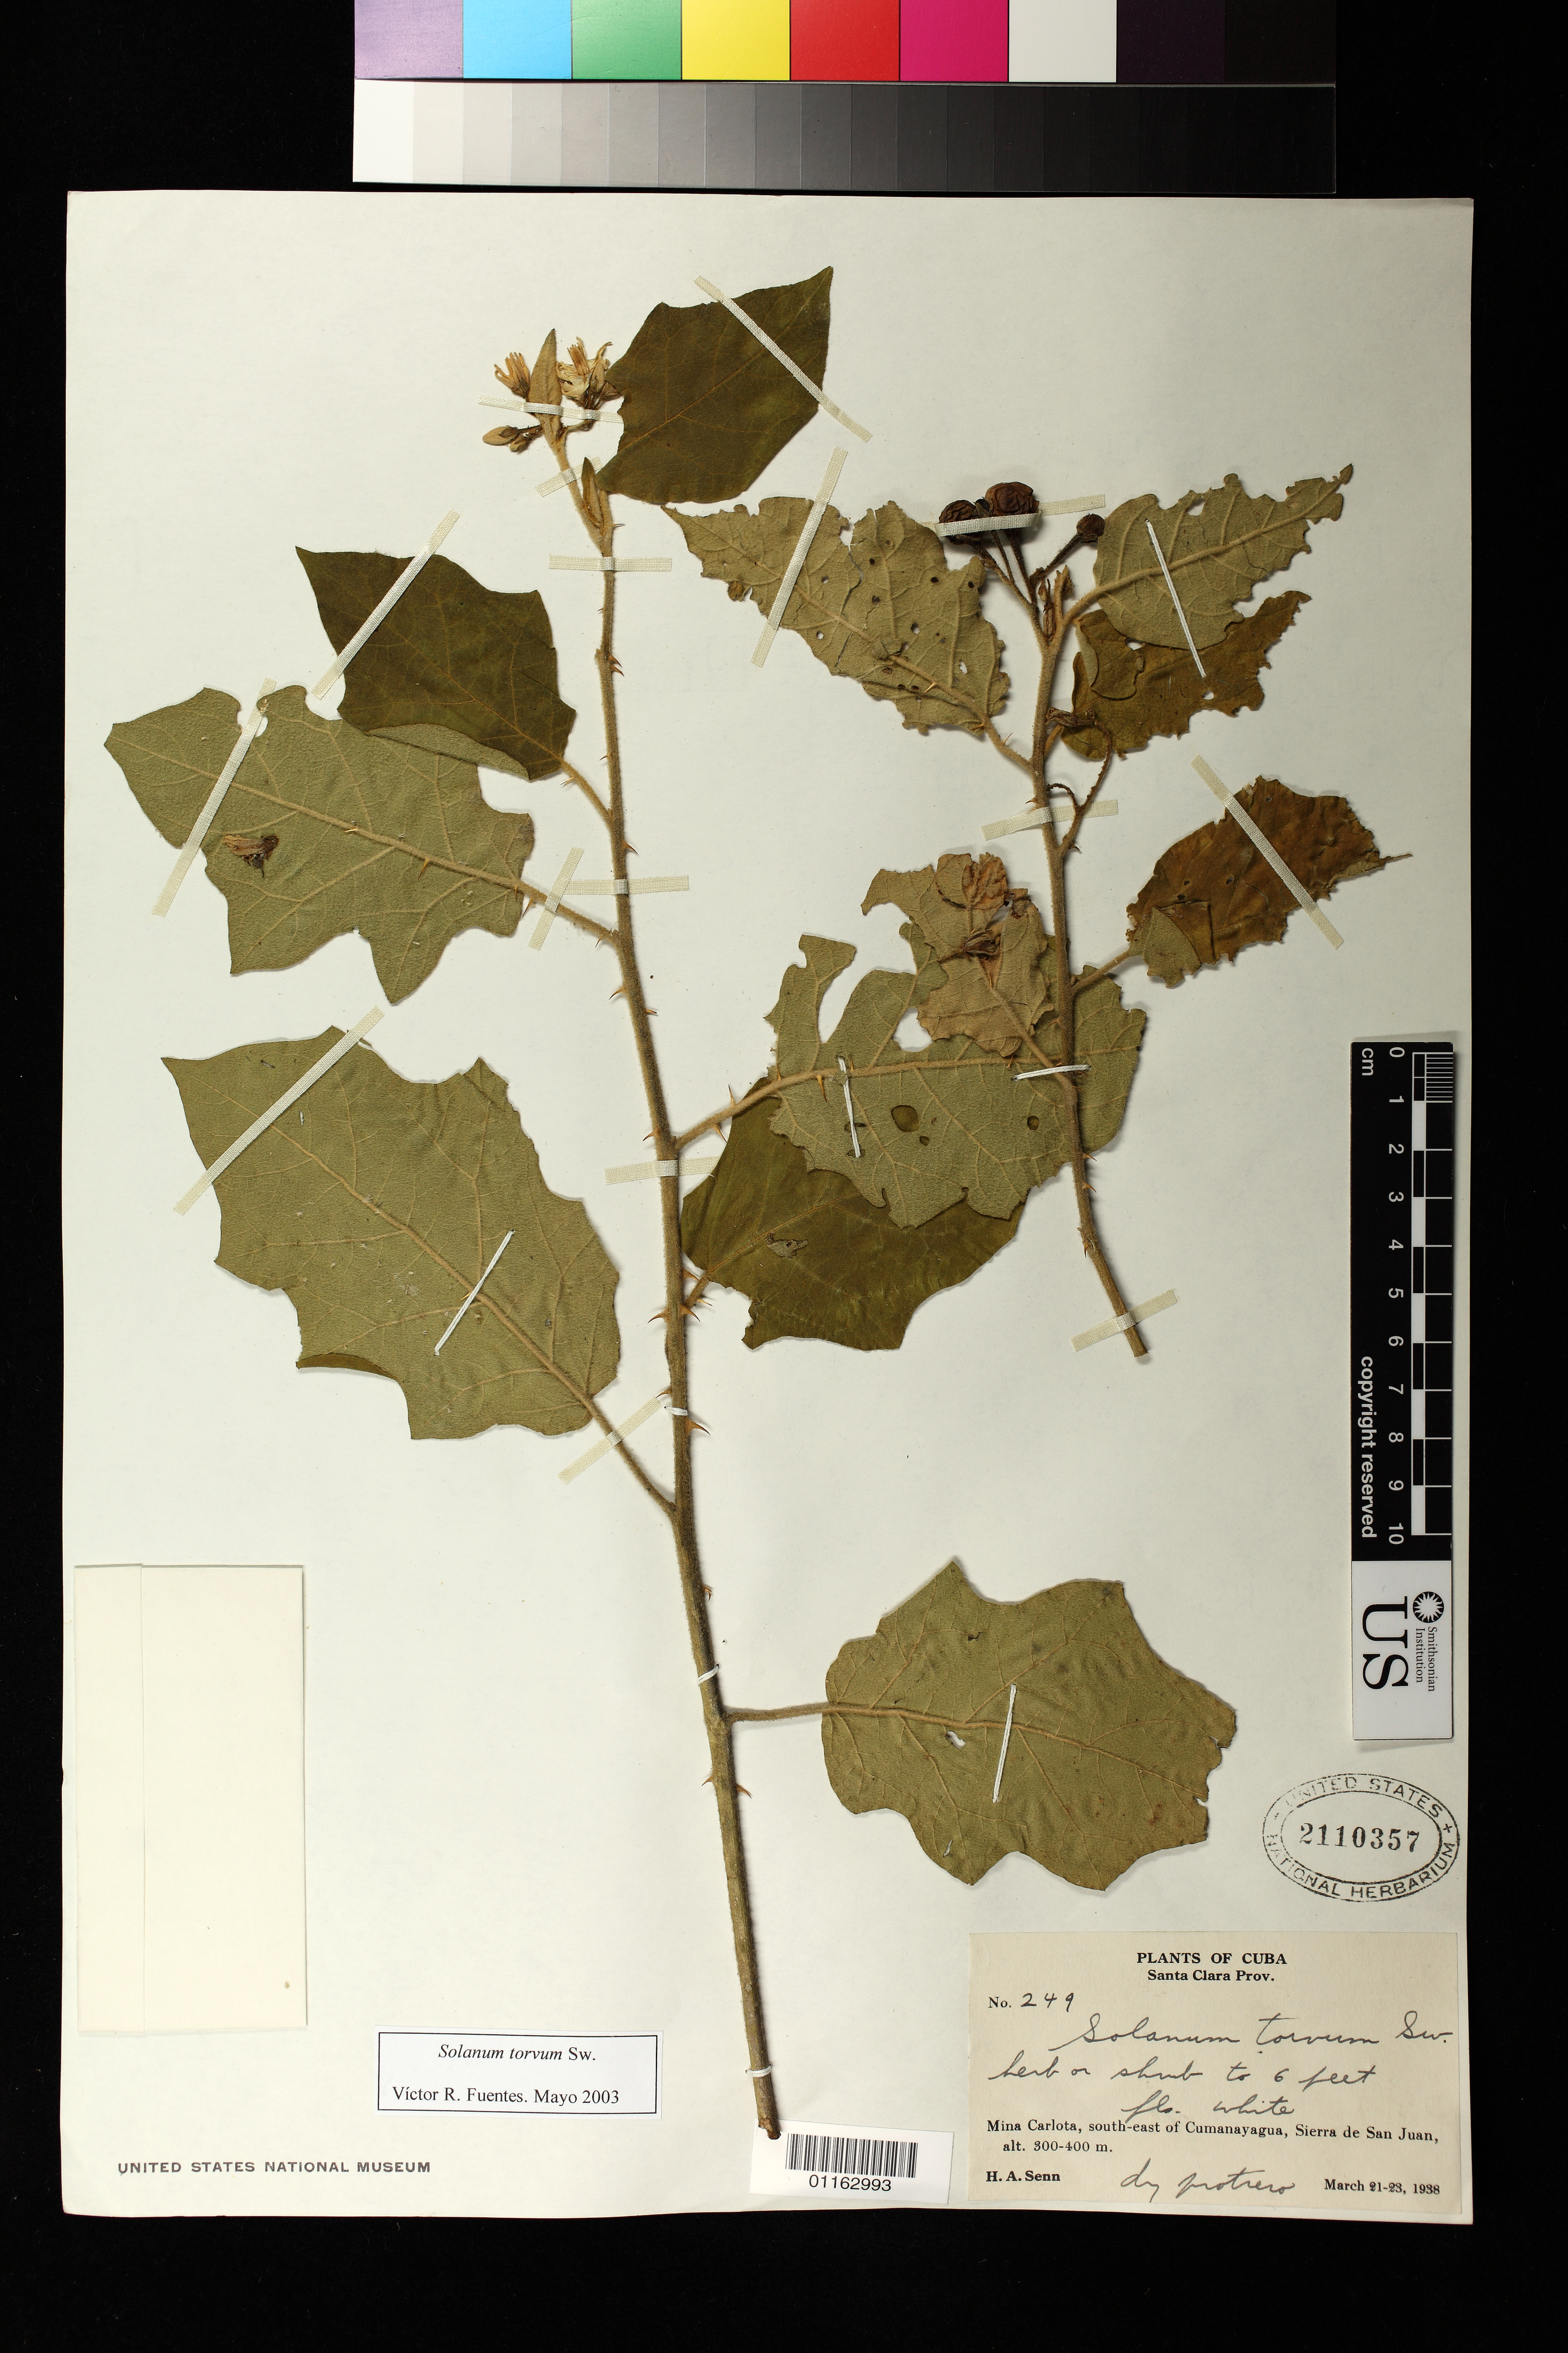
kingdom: Plantae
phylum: Tracheophyta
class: Magnoliopsida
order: Solanales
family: Solanaceae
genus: Solanum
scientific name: Solanum torvum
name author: Sw.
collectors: H. A. Senn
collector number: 249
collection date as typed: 21 Mar 1938 to 23 Mar 1938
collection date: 1938-03-21/1938-03-23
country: Cuba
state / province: Villa Clara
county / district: Santa Clara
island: Cuba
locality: Mina Carlota SE of Cumanayagua, Sierra de San Juan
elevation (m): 300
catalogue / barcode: US 2110357